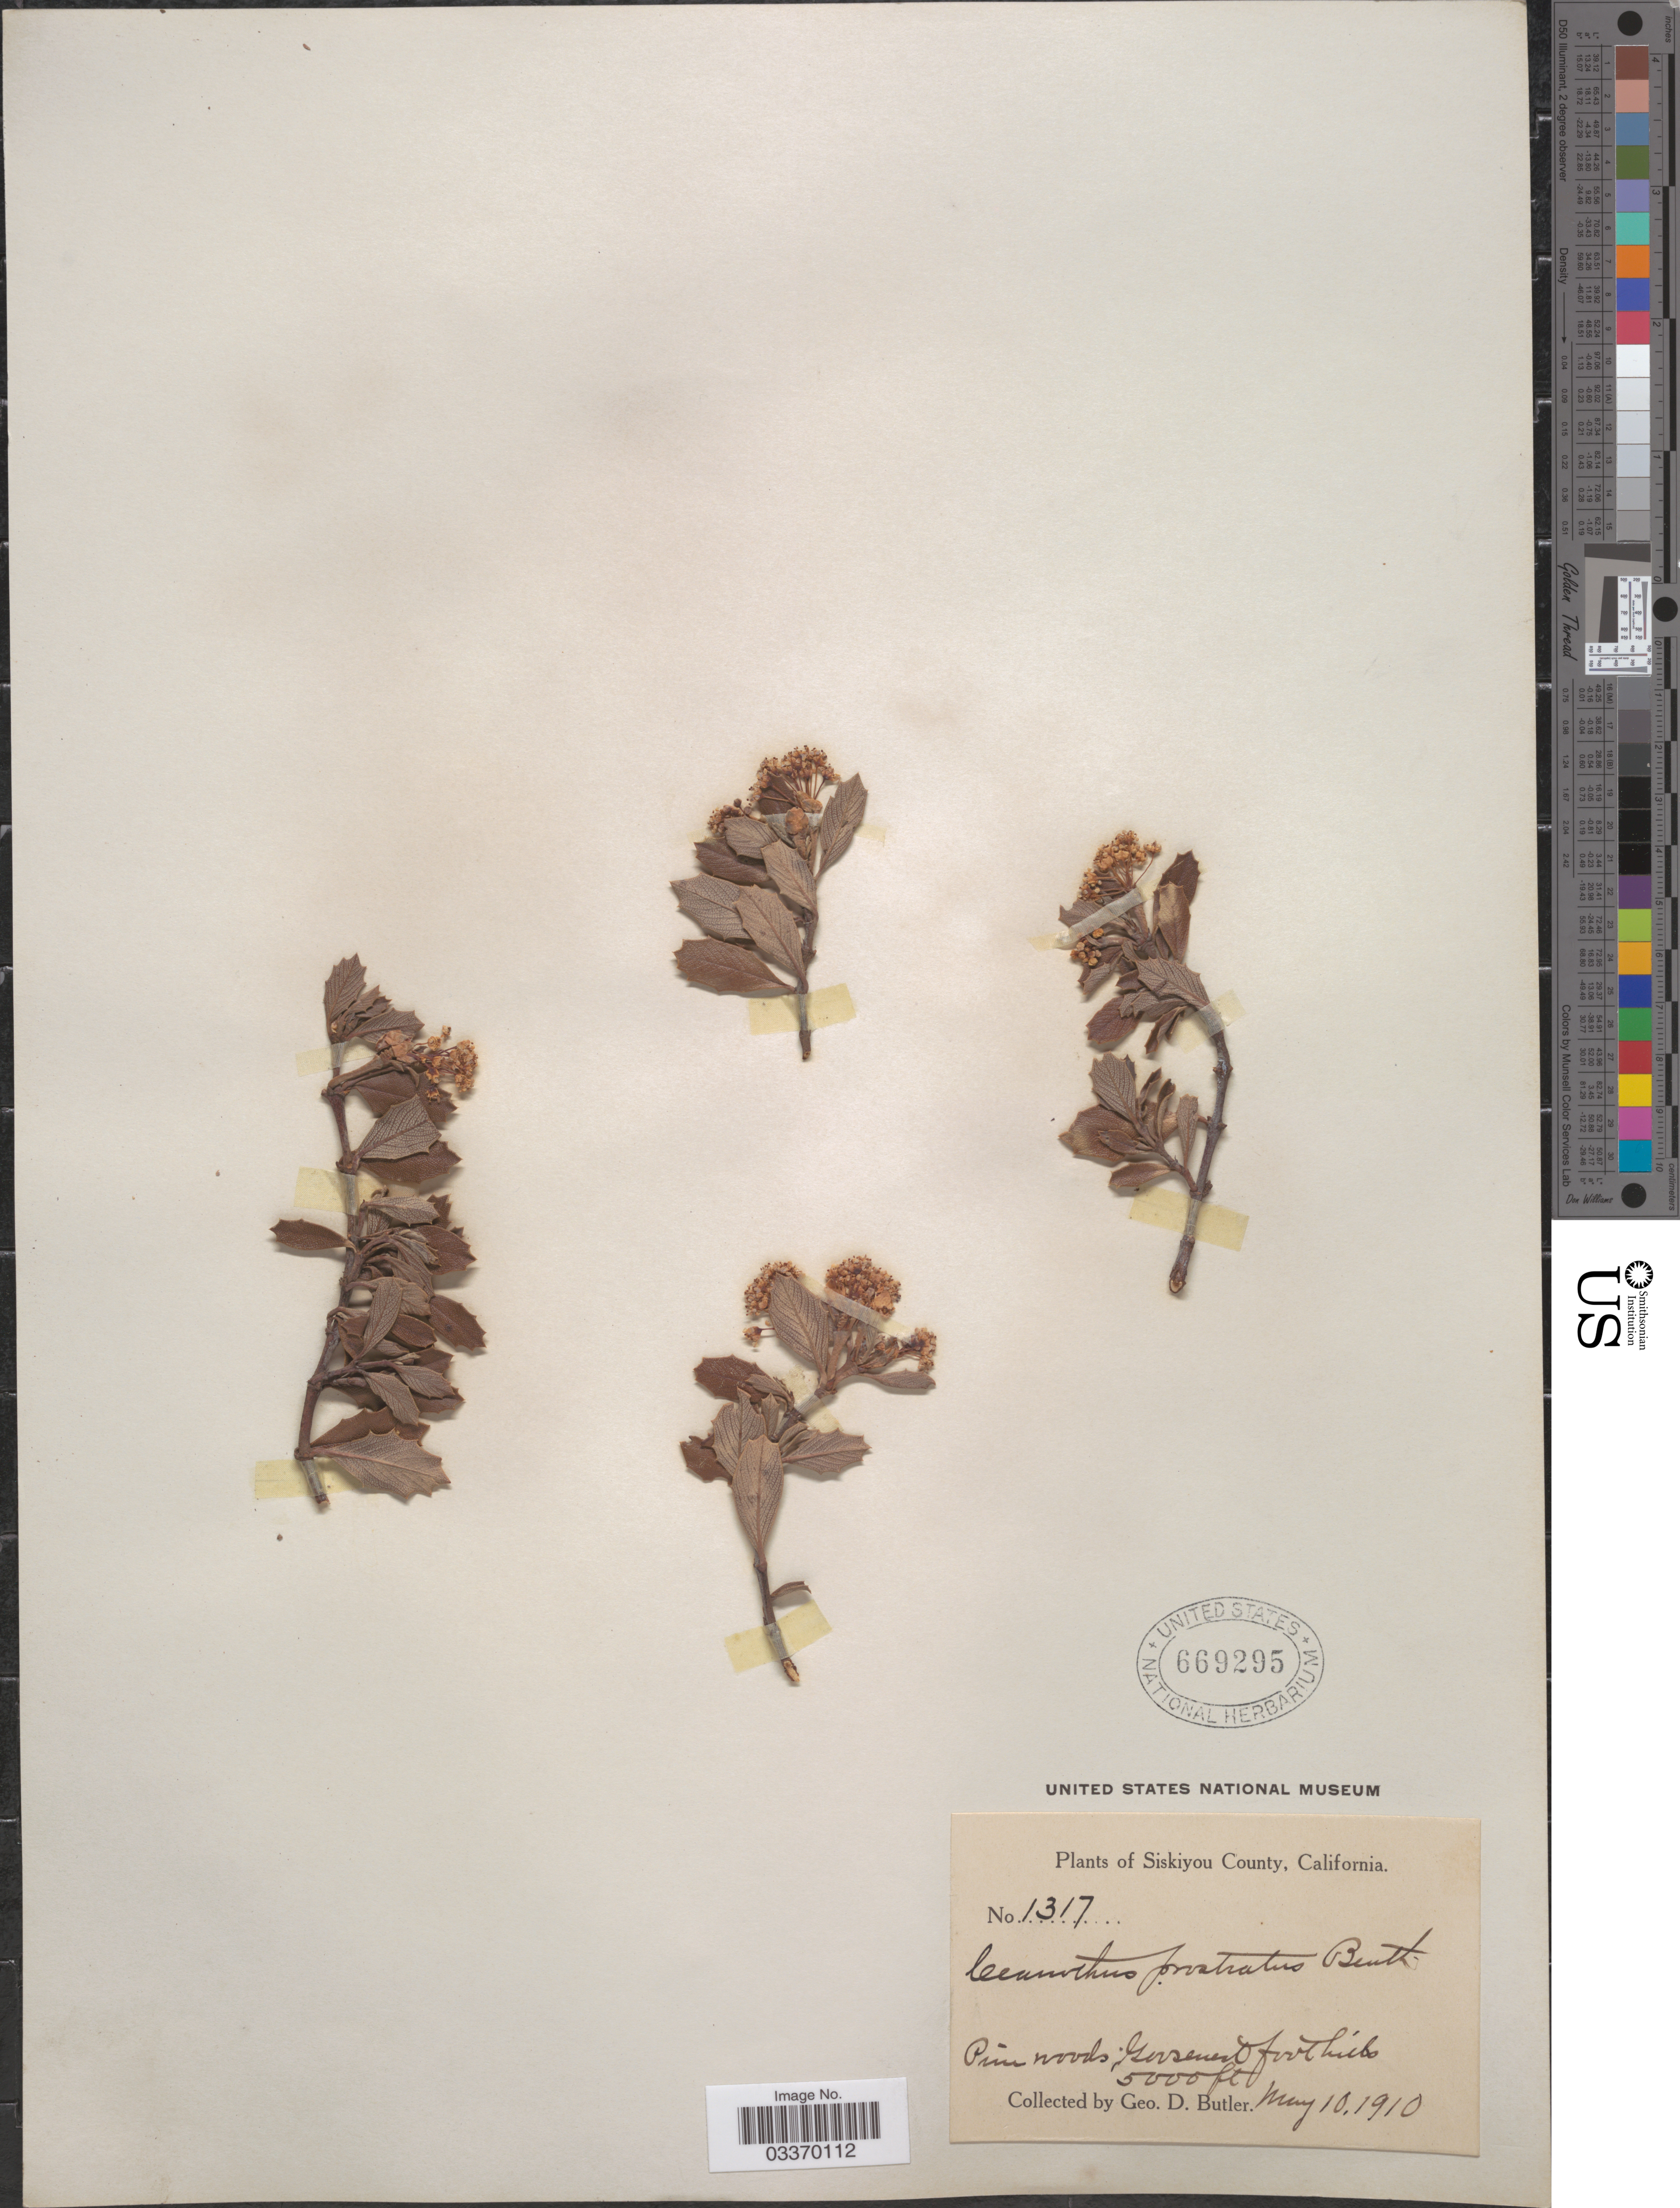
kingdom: Plantae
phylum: Tracheophyta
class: Magnoliopsida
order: Rosales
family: Rhamnaceae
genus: Ceanothus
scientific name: Ceanothus prostratus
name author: Benth.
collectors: G. D. Butler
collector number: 1317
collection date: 1910-05-10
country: United States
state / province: California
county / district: Siskiyou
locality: Siskiyou County,Goosenest foothills.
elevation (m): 1524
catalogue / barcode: US 669295